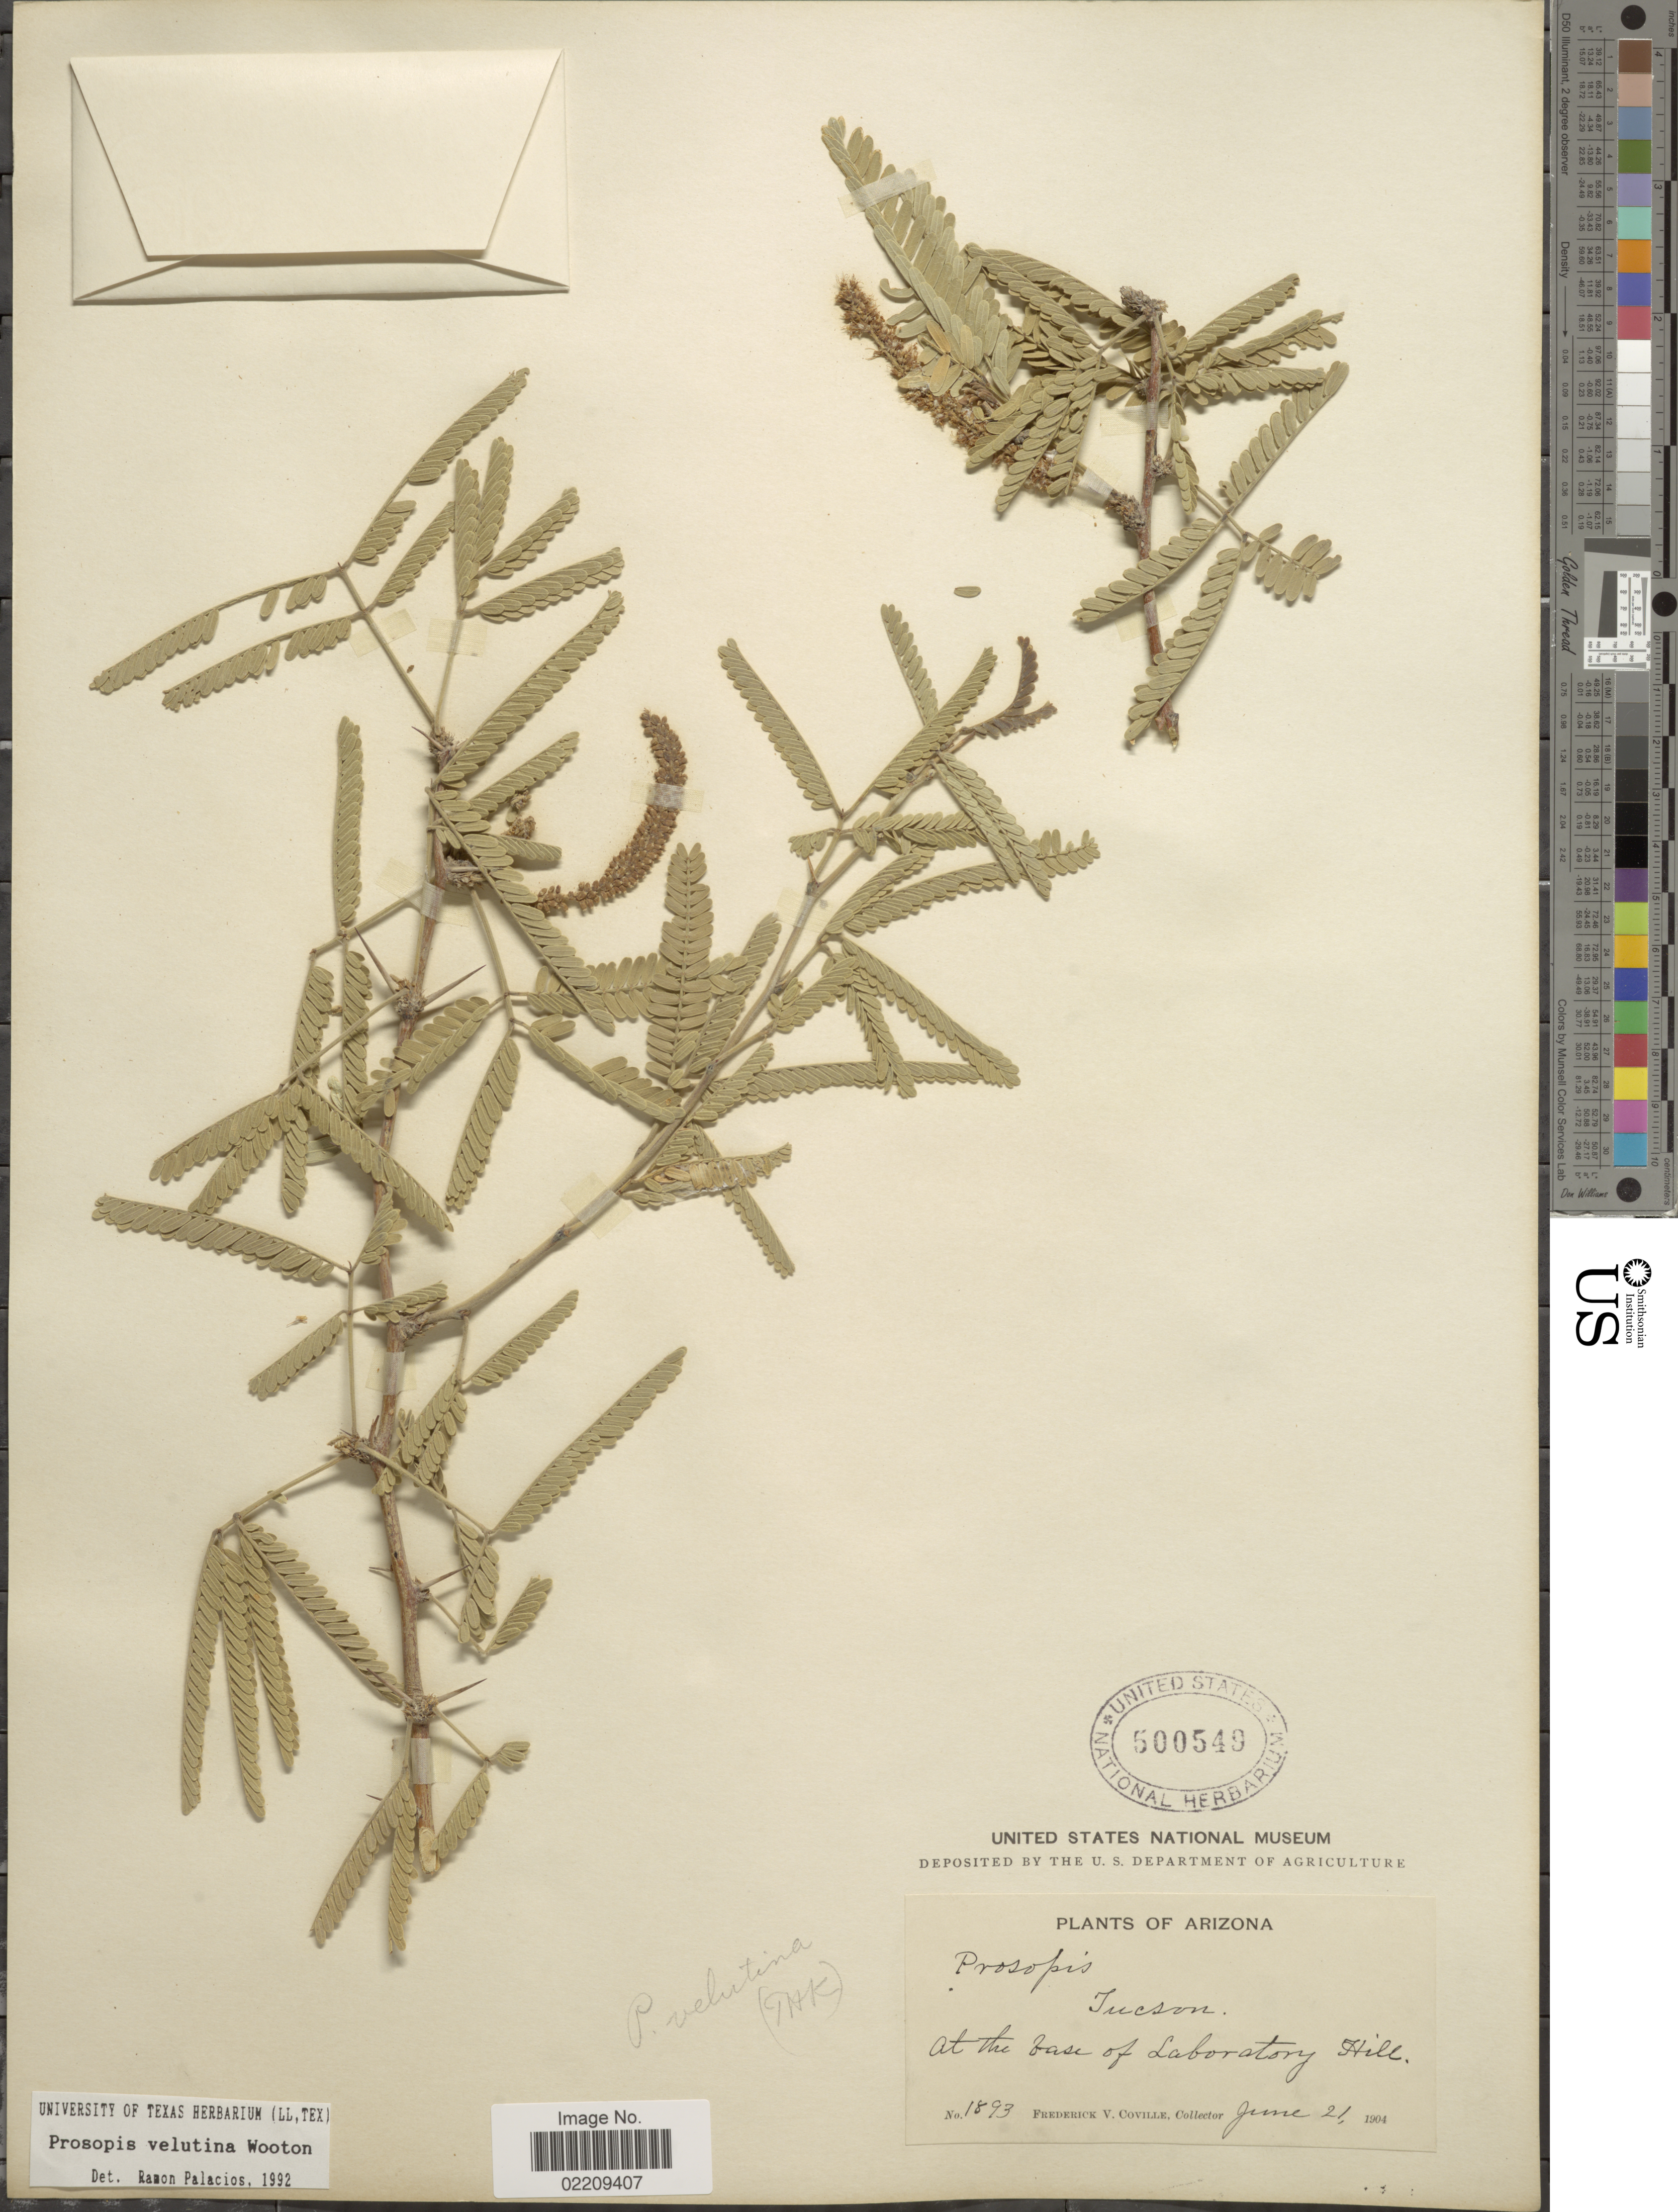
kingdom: Plantae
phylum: Tracheophyta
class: Magnoliopsida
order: Fabales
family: Fabaceae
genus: Neltuma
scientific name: Neltuma velutina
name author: (Wooton) Britton & Rose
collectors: F. V. Coville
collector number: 1893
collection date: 1904-06-21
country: United States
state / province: Arizona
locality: Tucson, at the base of Laboratory Hill.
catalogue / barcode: US 500549